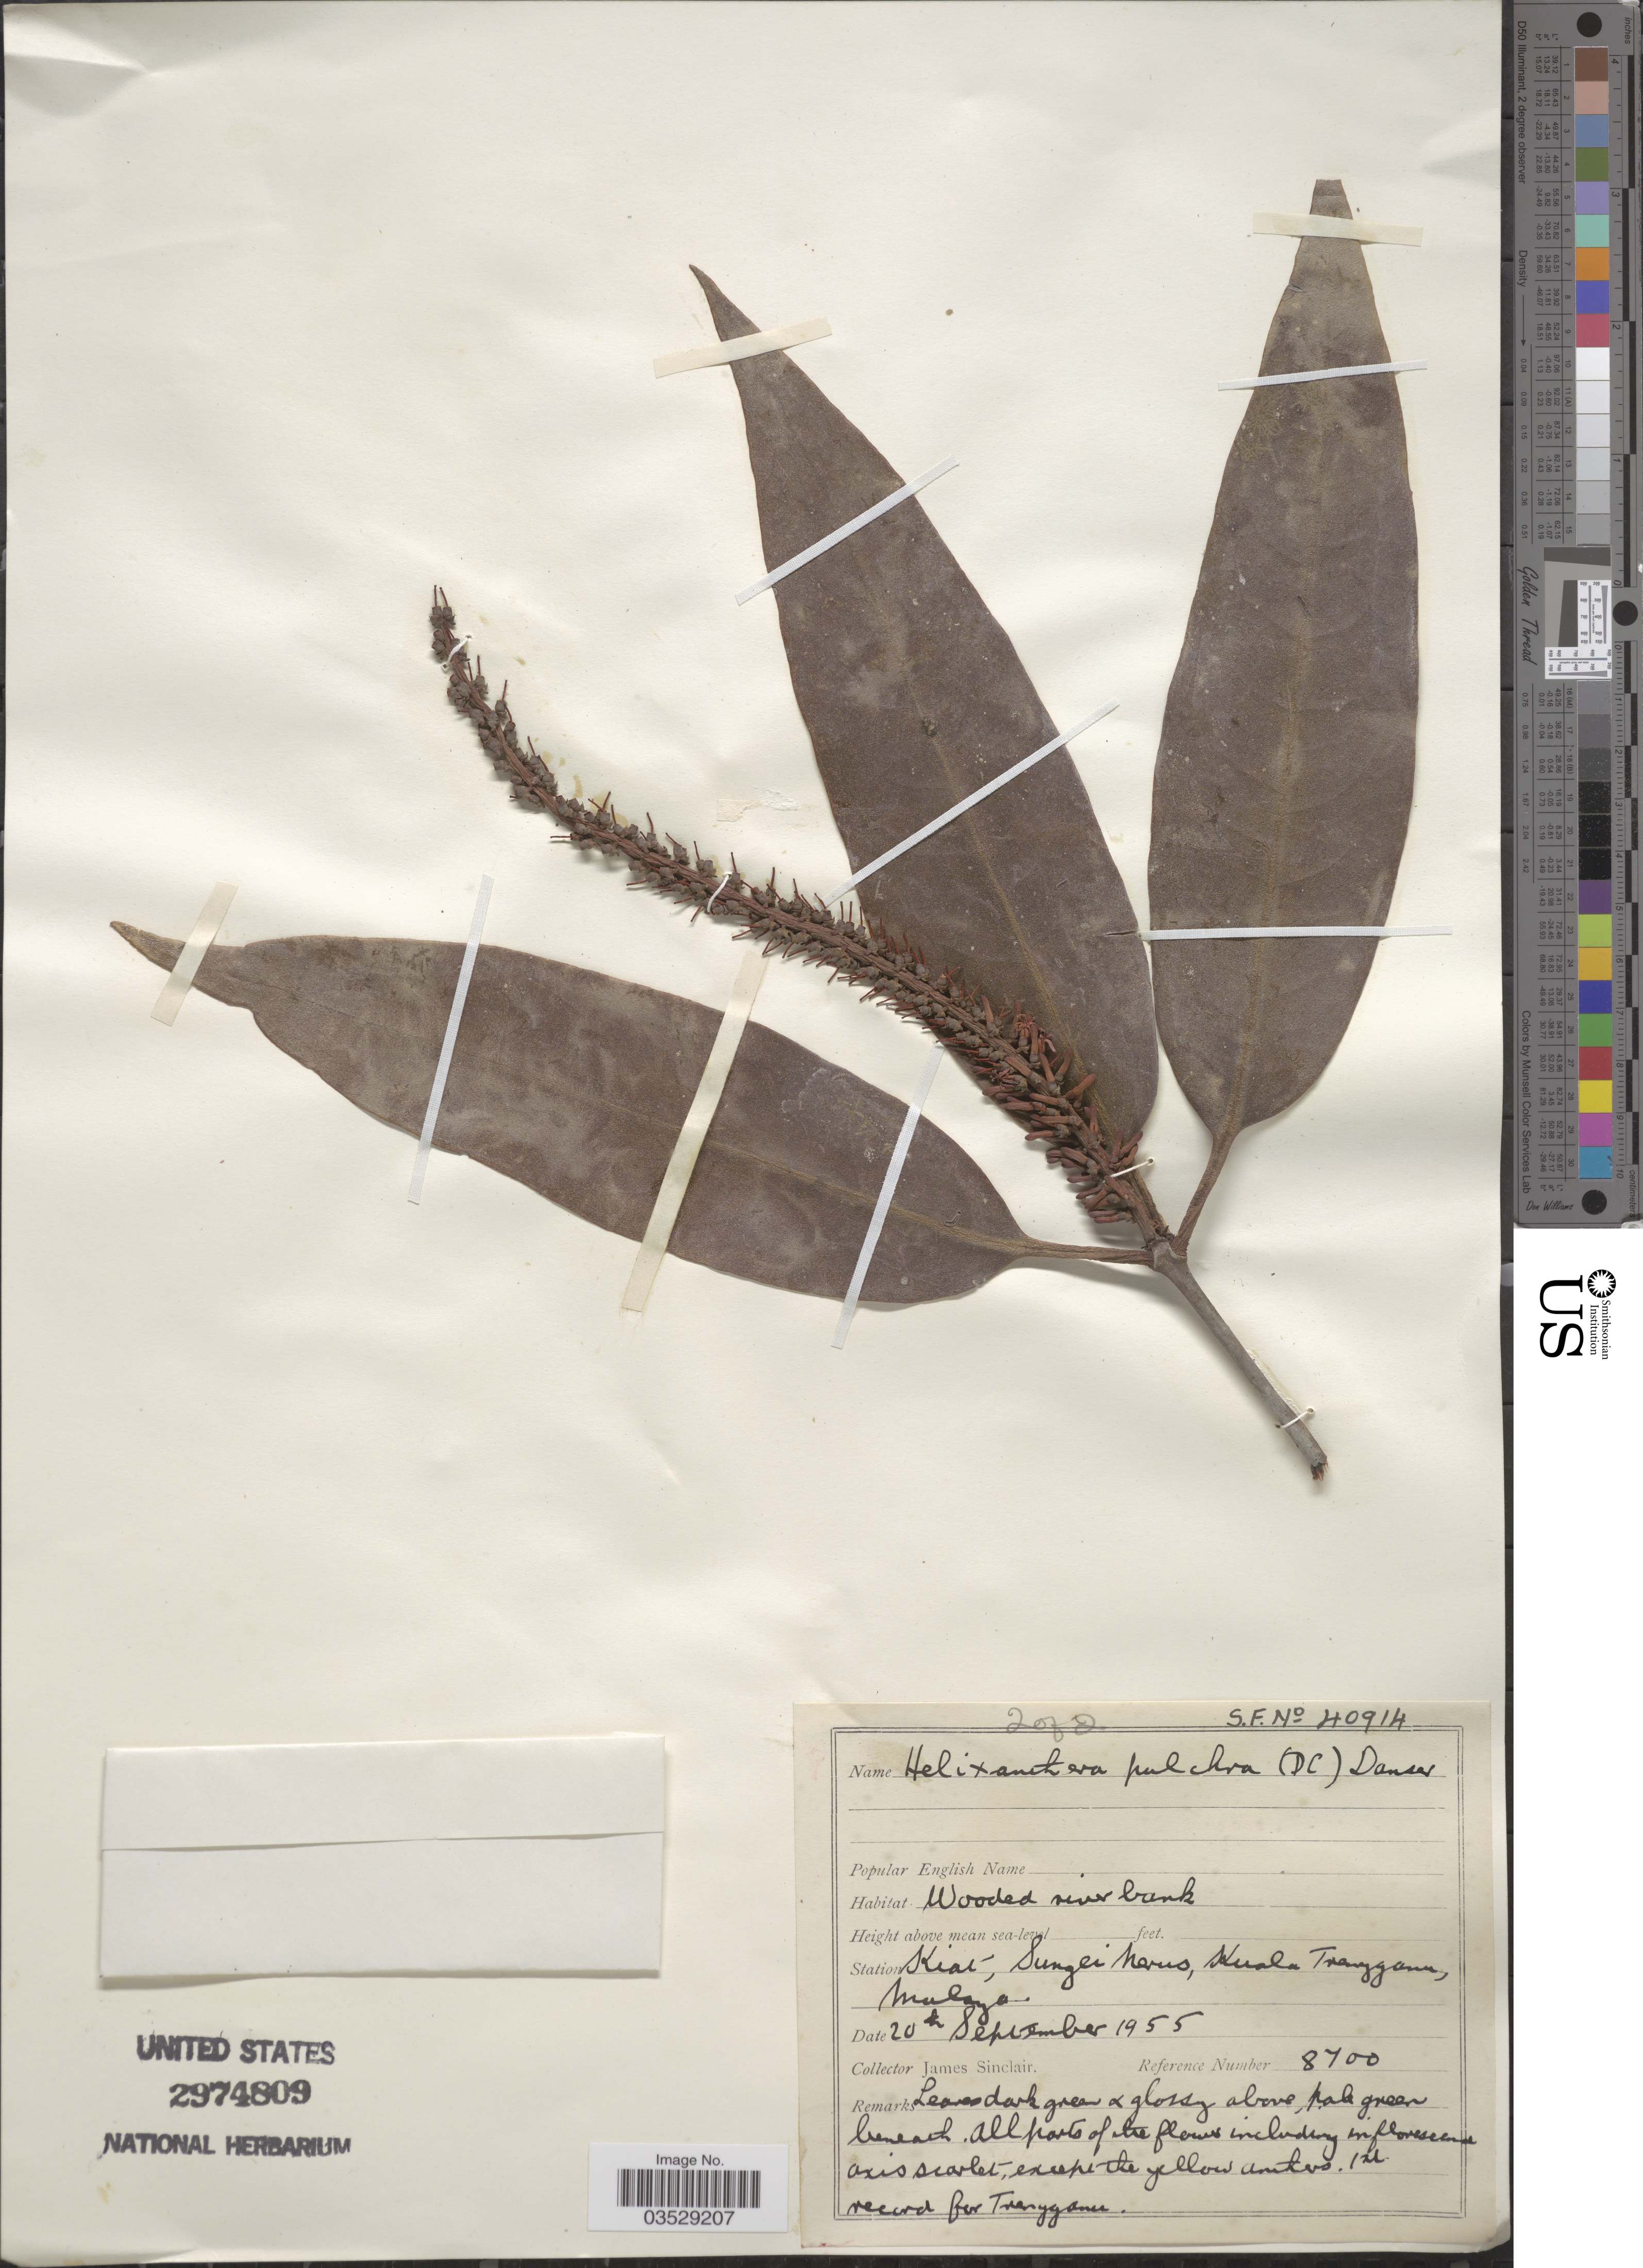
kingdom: Plantae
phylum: Tracheophyta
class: Magnoliopsida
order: Santalales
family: Loranthaceae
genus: Helixanthera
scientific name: Helixanthera pulchra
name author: Danser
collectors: J. Sinclair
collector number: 8700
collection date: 1955-09-20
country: Malaysia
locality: Station Kiat, Sungei Nerus, Kuala Trengganu, Malaya.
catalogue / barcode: US 2974809